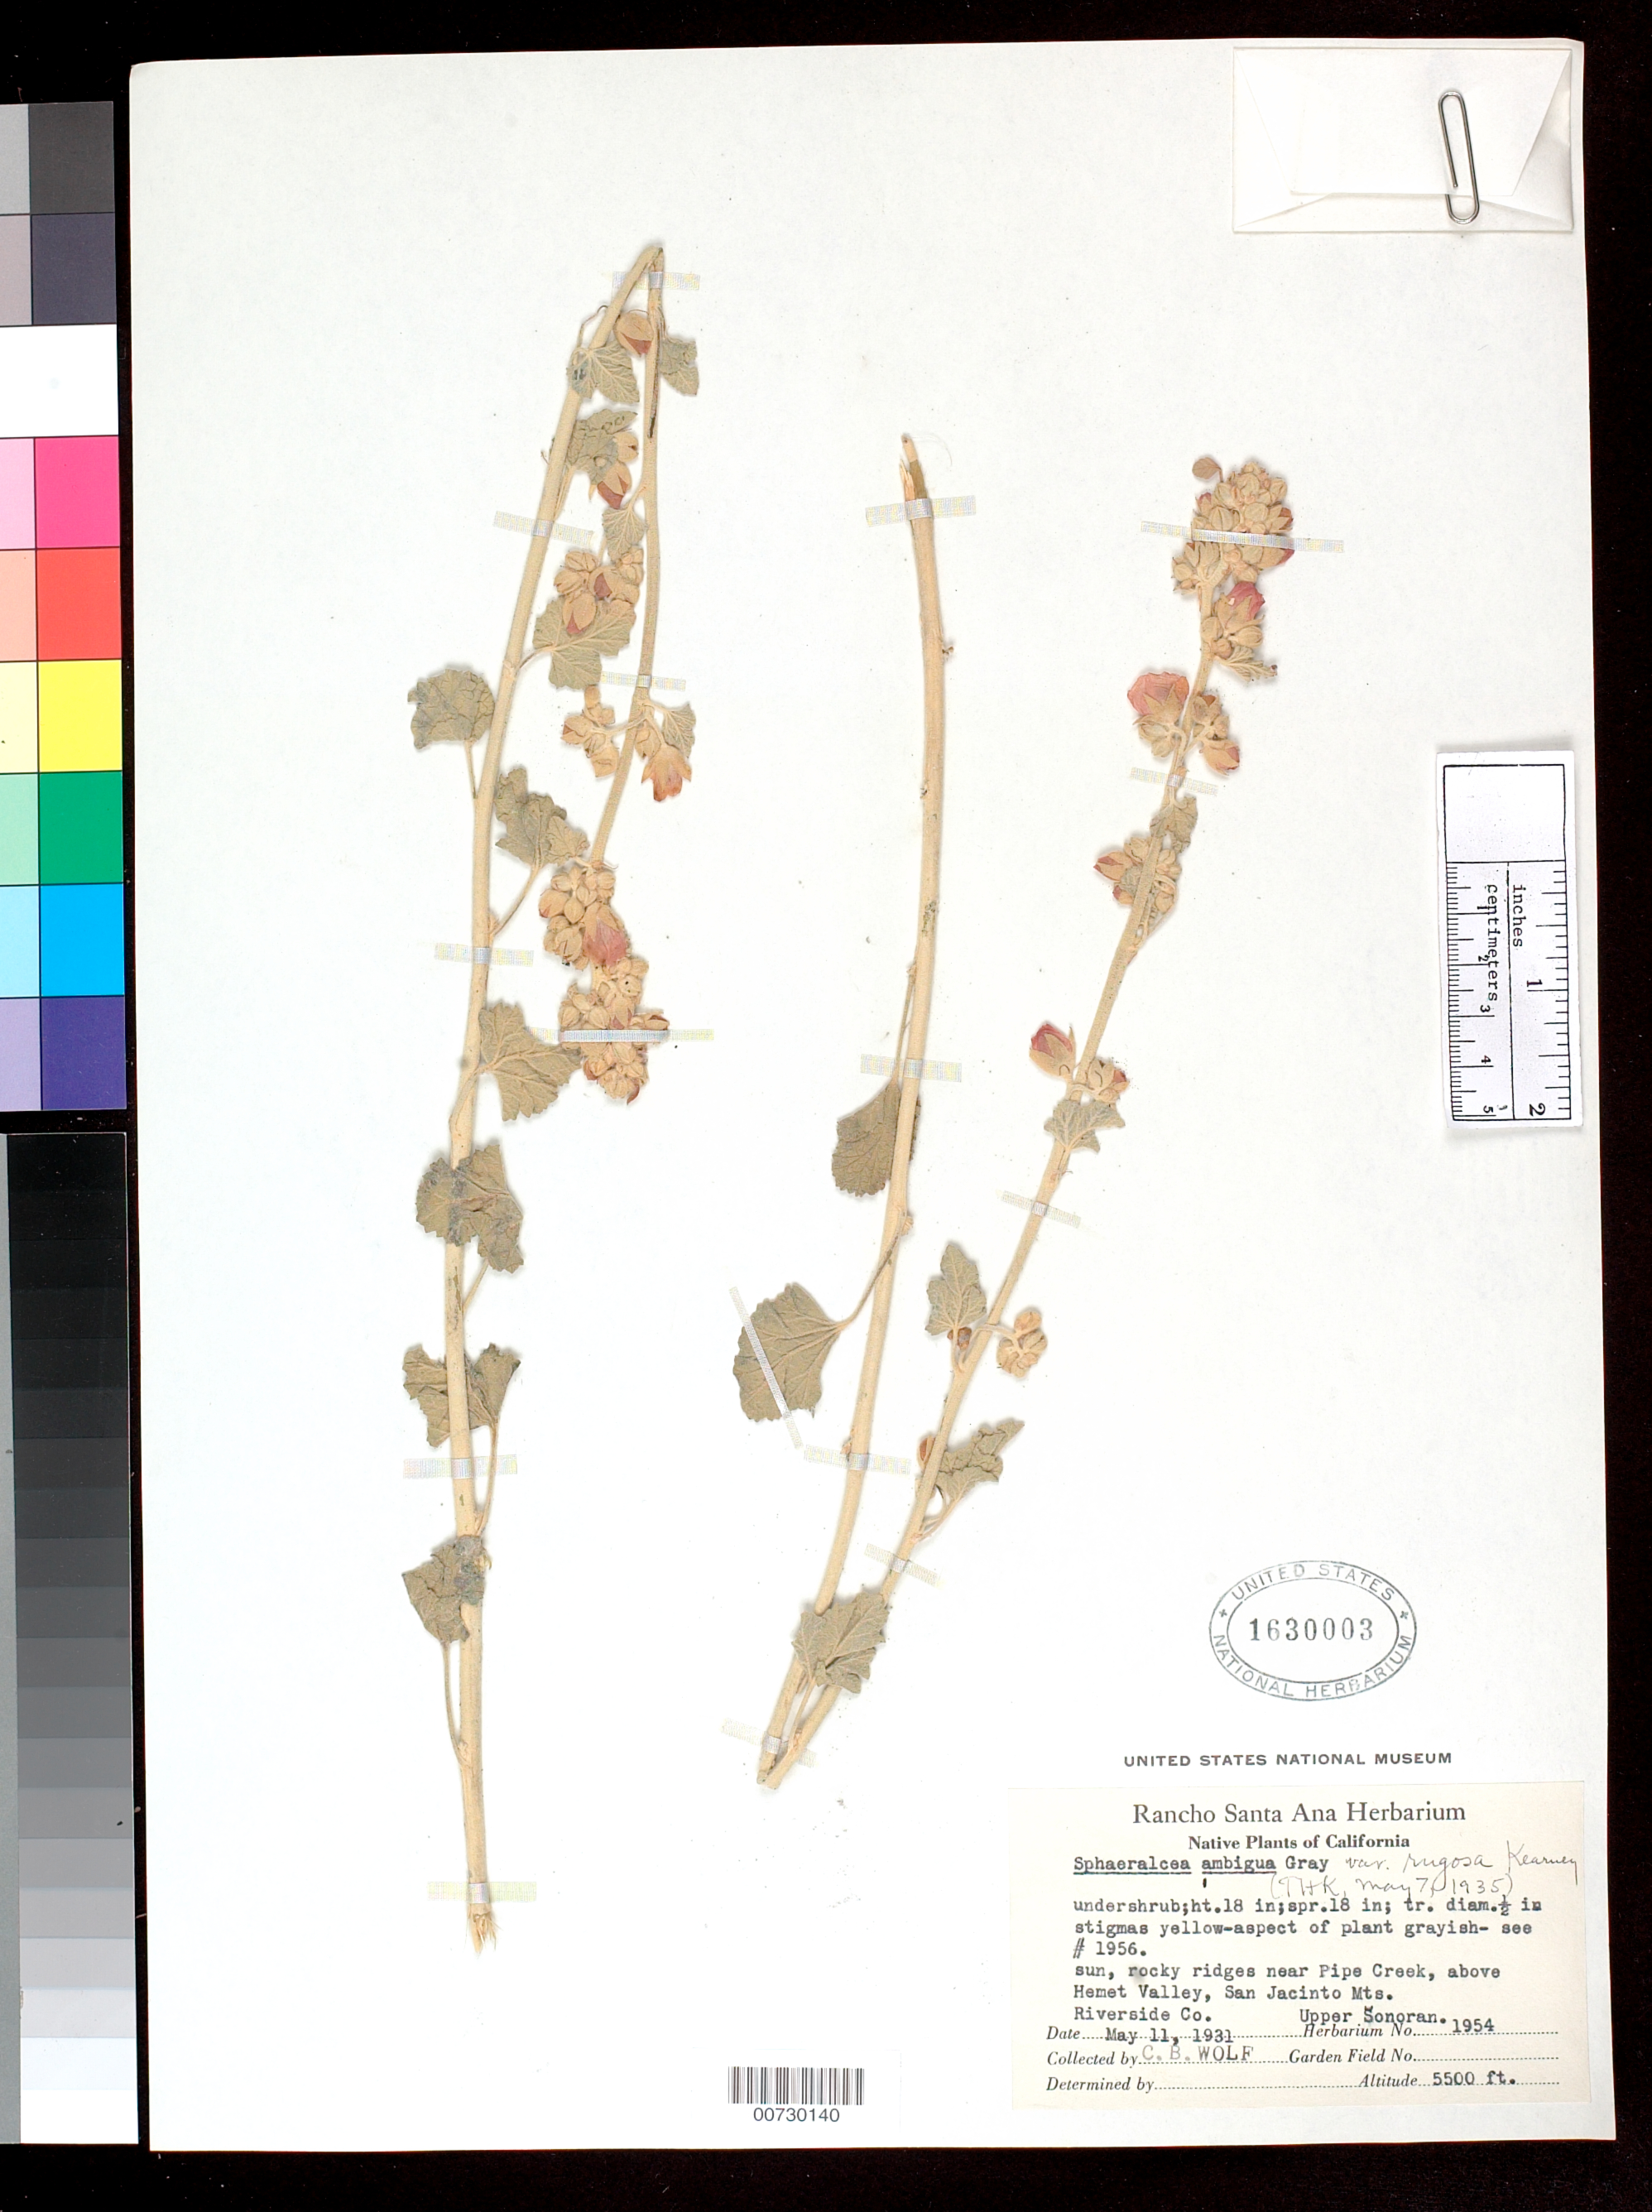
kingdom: Plantae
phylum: Tracheophyta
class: Magnoliopsida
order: Malvales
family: Malvaceae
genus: Sphaeralcea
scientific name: Sphaeralcea ambigua var. rugosa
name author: Kearney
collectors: C. B. Wolf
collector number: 1956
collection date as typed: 11 May 1931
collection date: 1931-05-11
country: United States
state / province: California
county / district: Riverside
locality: Near Pipe Creek, above Hemet Valley, San Jacinto Mts. Upper Sonoran.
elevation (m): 1676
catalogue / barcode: US 1630003